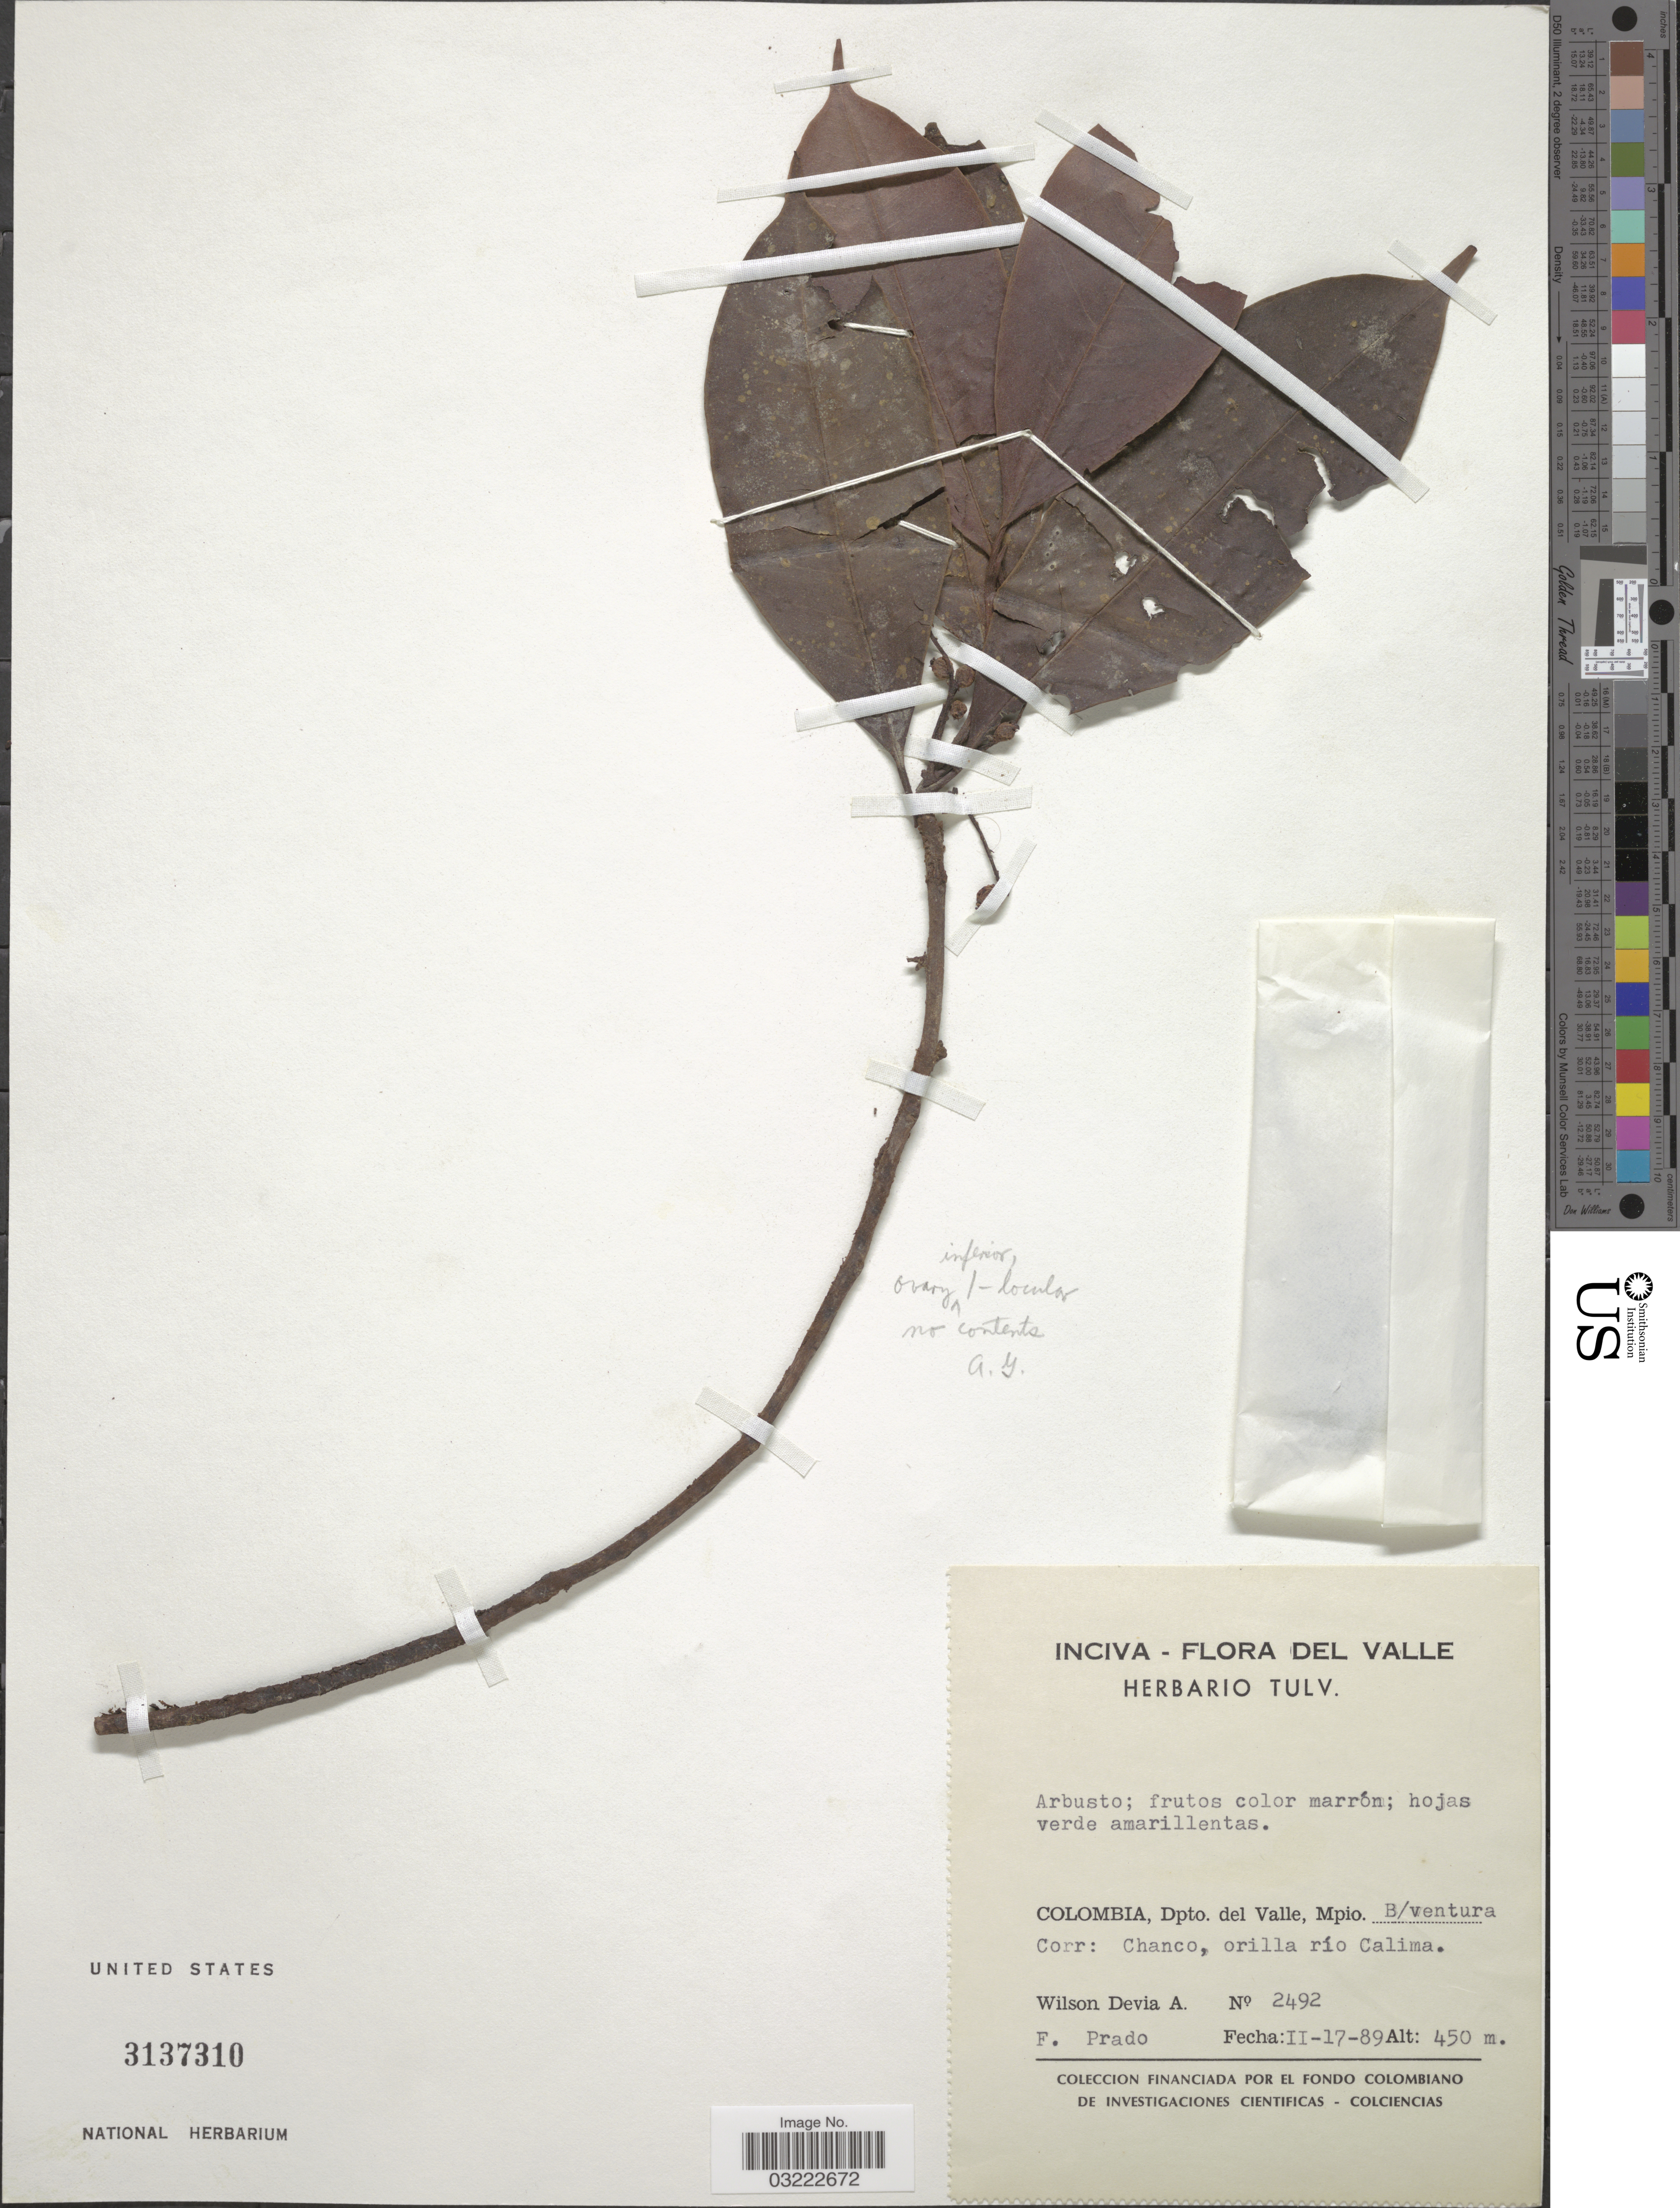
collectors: W. Devia A. & F. Prado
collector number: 2492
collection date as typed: Transcribed d/m/y: 17/2/89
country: Colombia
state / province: Valle del Cauca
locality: Dpto. del Valle, Mpio. B/ventura, Corr: Chanco, orilla río Calima.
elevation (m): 450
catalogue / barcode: US 3137310